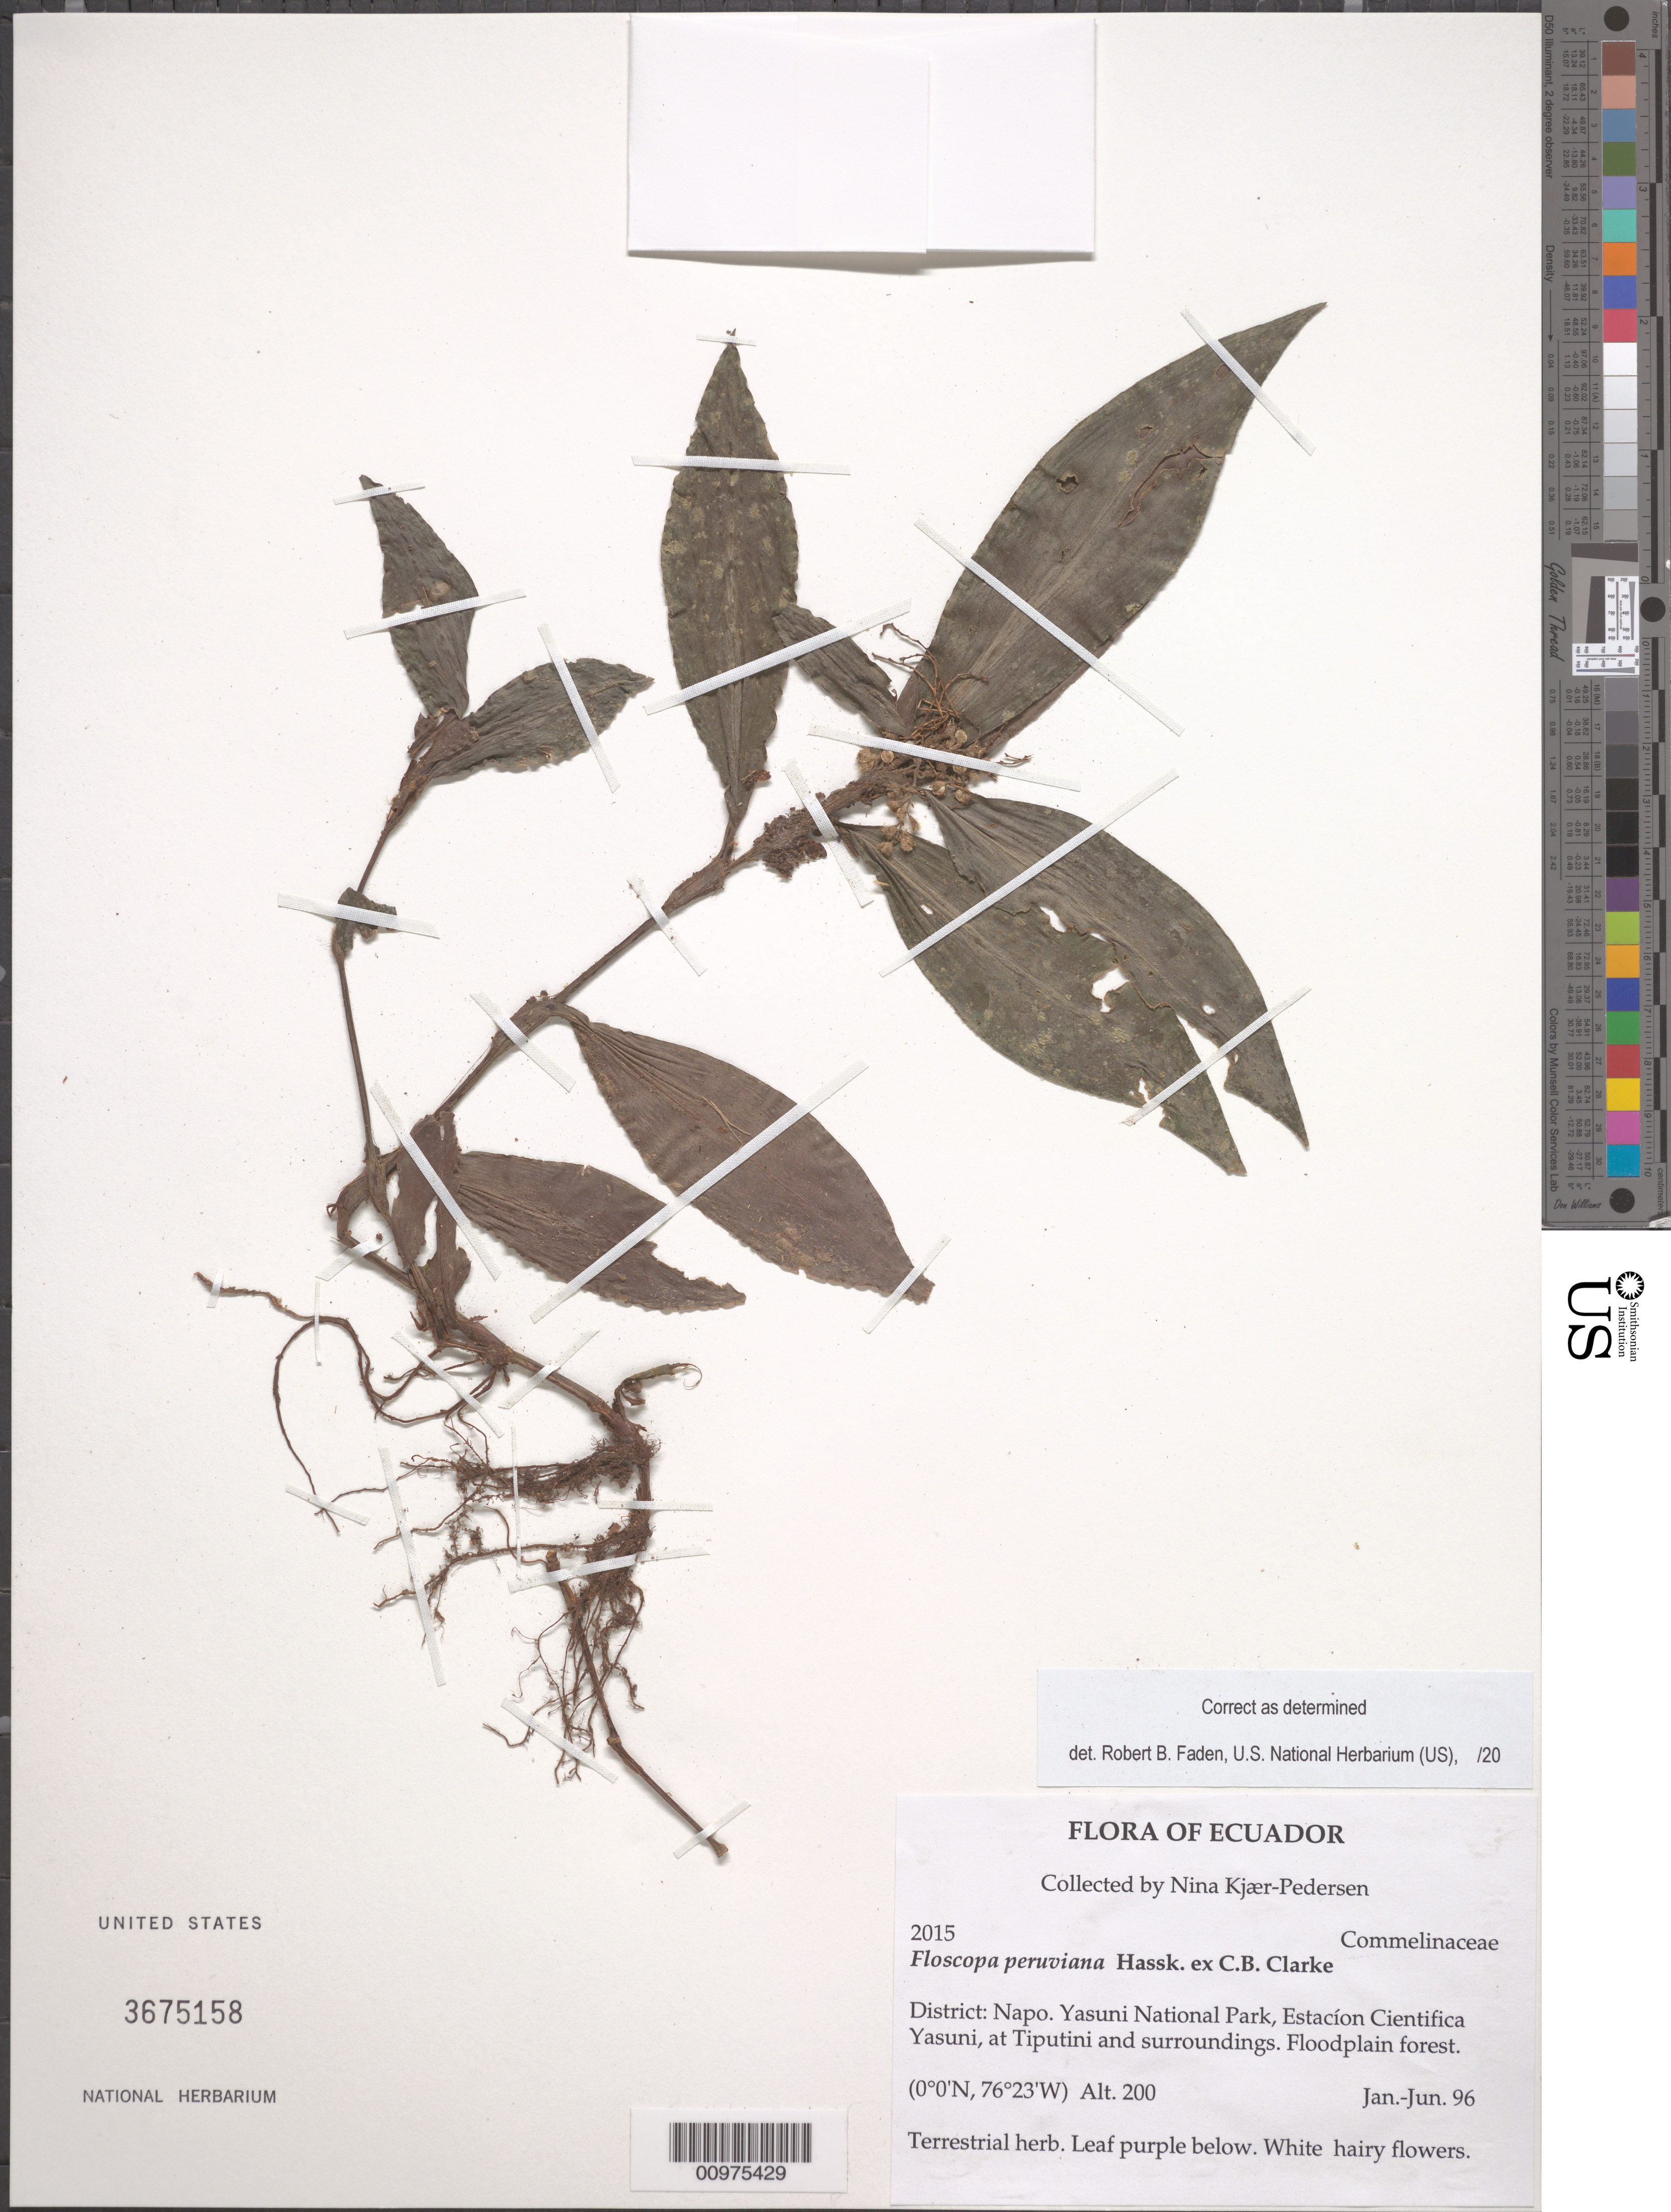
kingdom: Plantae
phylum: Tracheophyta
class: Liliopsida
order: Commelinales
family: Commelinaceae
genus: Floscopa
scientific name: Floscopa peruviana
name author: Hassk. ex C.B. Clarke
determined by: Faden, Robert B., (US), Smithsonian Institution - National Museum of Natural History (UNITED STATES)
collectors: N. Kjaer-Pedersen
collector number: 2015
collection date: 1996-01/1996-06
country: Ecuador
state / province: Napo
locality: Yasuni National Park, Estacíon Ceintifica Yasuni, at Tiputini and surroundings.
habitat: Floodplain forest.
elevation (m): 200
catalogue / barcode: US 3675158